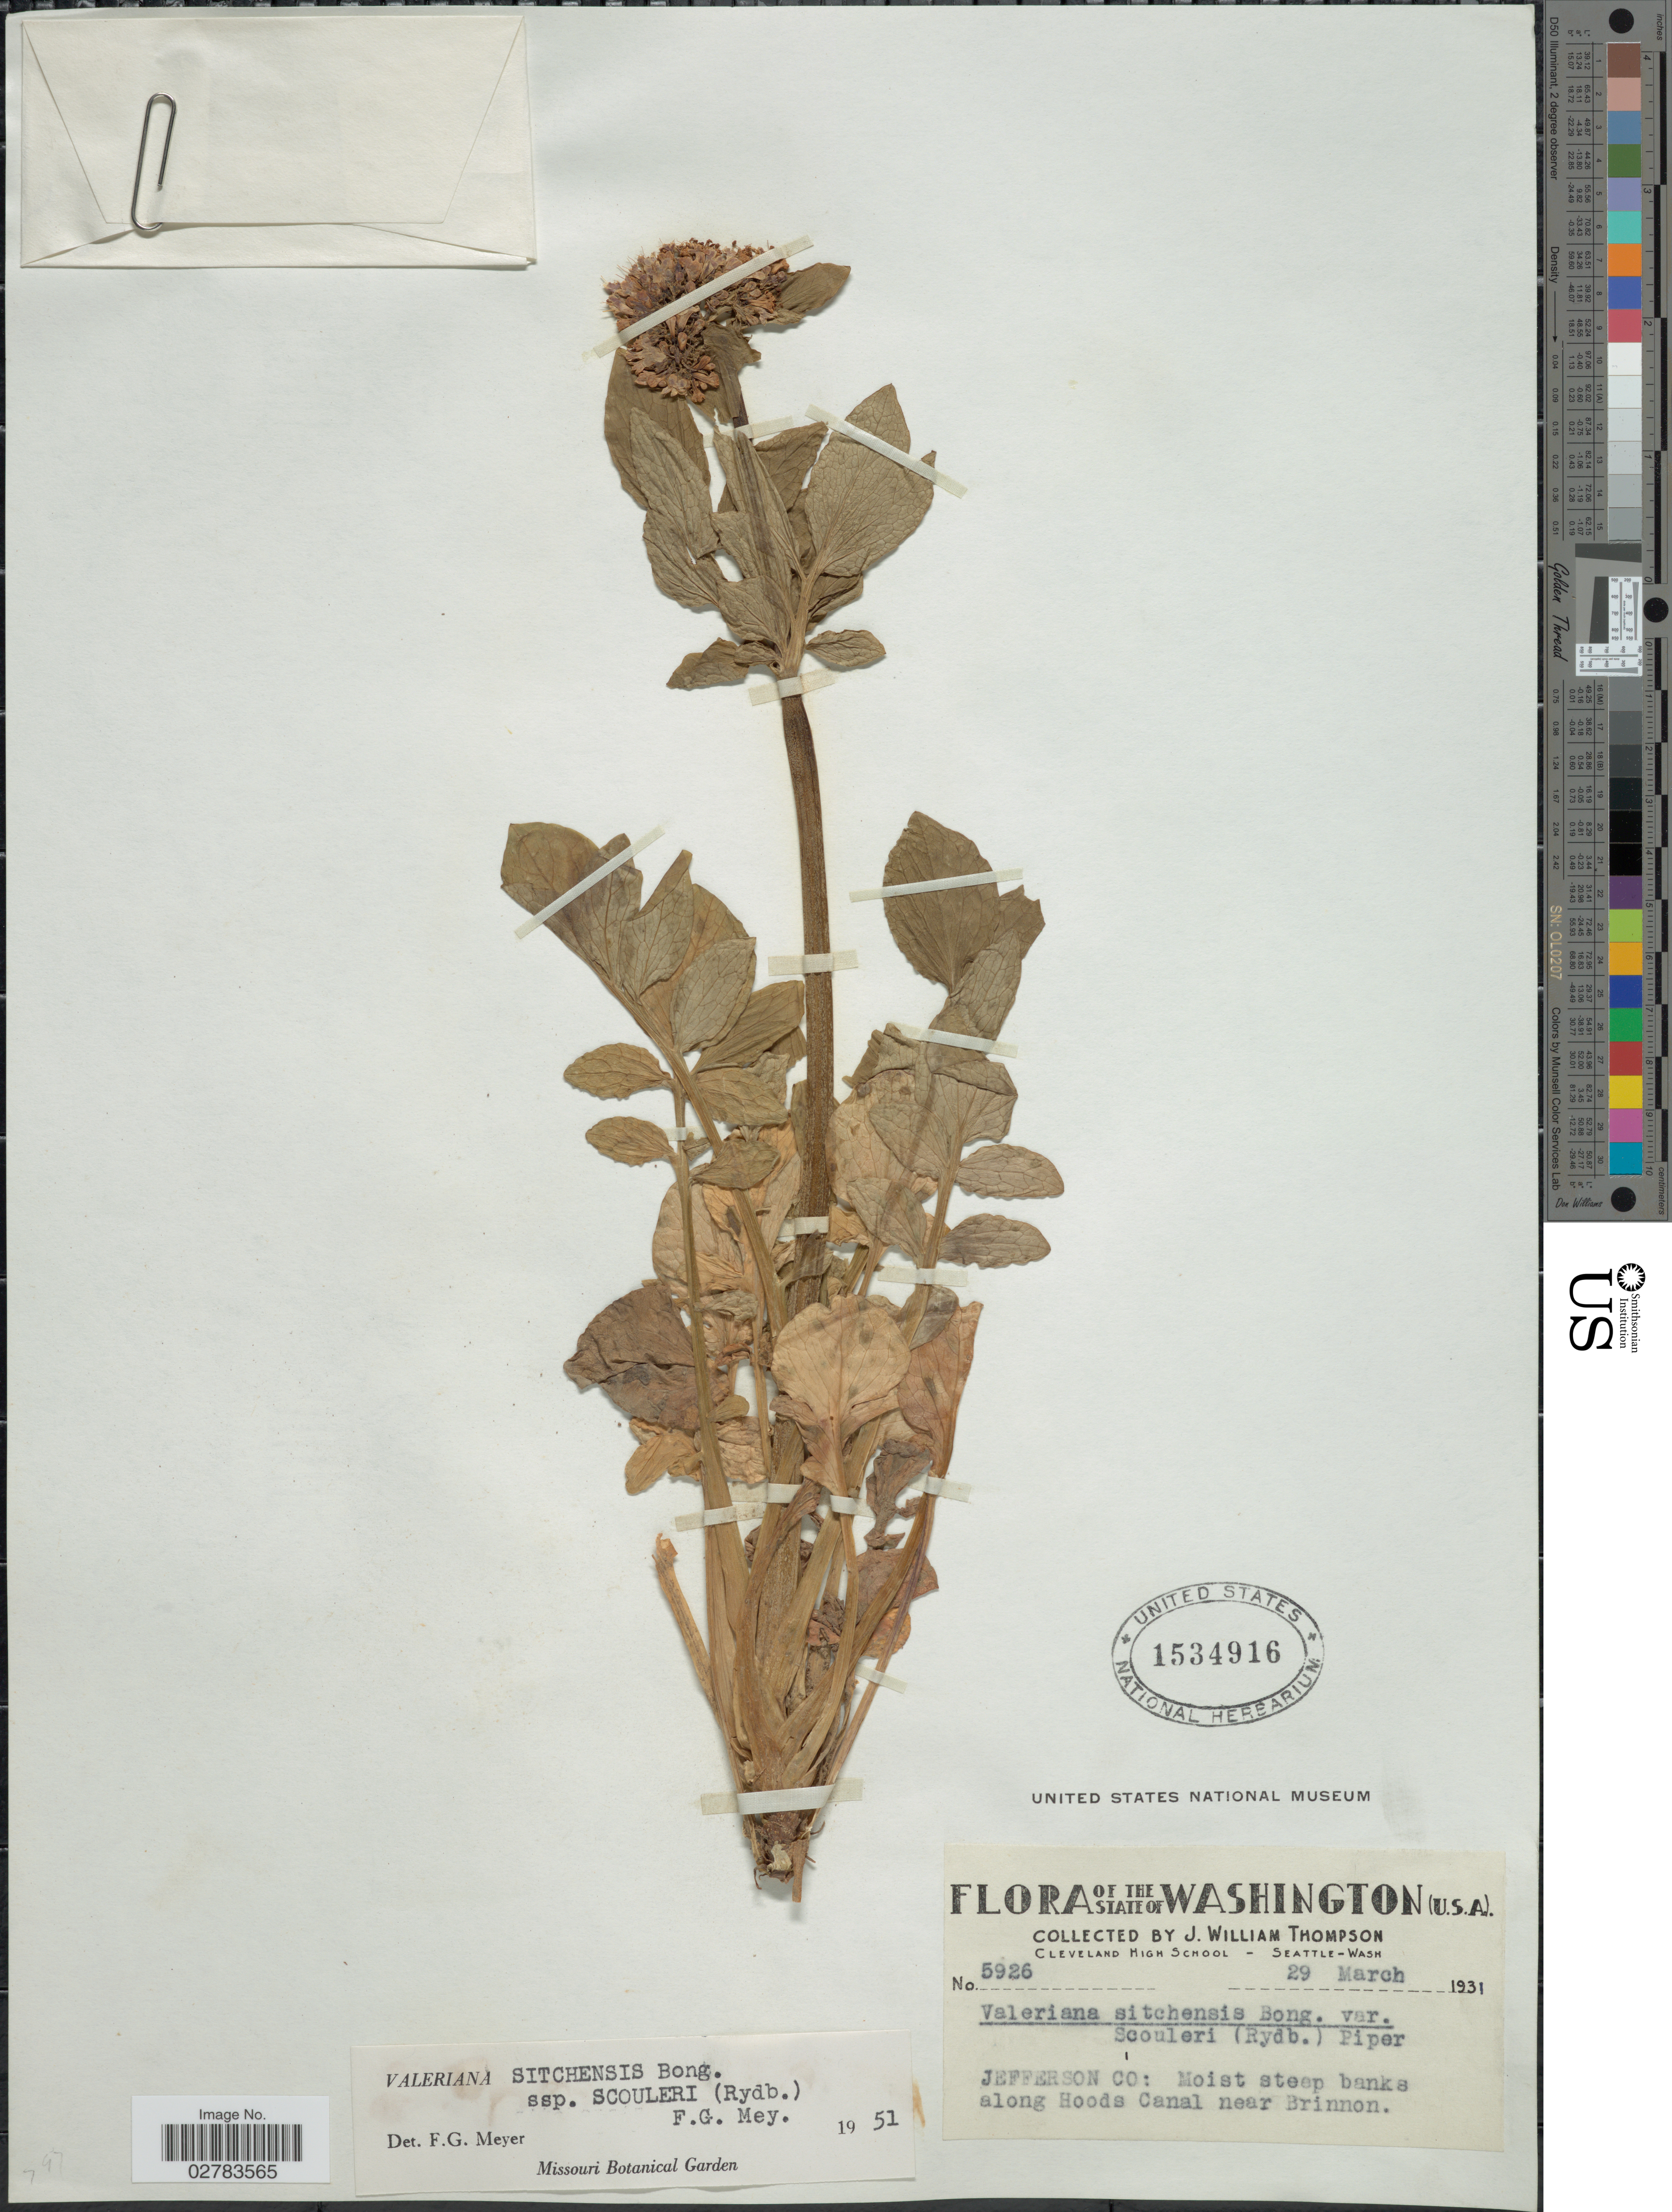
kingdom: Plantae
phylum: Tracheophyta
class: Magnoliopsida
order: Dipsacales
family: Caprifoliaceae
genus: Valeriana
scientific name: Valeriana sitchensis subsp. scouleri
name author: (Rydb.) F.G. Mey.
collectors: J. W. Thompson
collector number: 5926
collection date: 1931-03-29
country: United States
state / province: Washington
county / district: Jefferson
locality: Jefferson Co: Moist steep banks along Hoods Canal near Brinnon.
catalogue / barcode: US 1534916